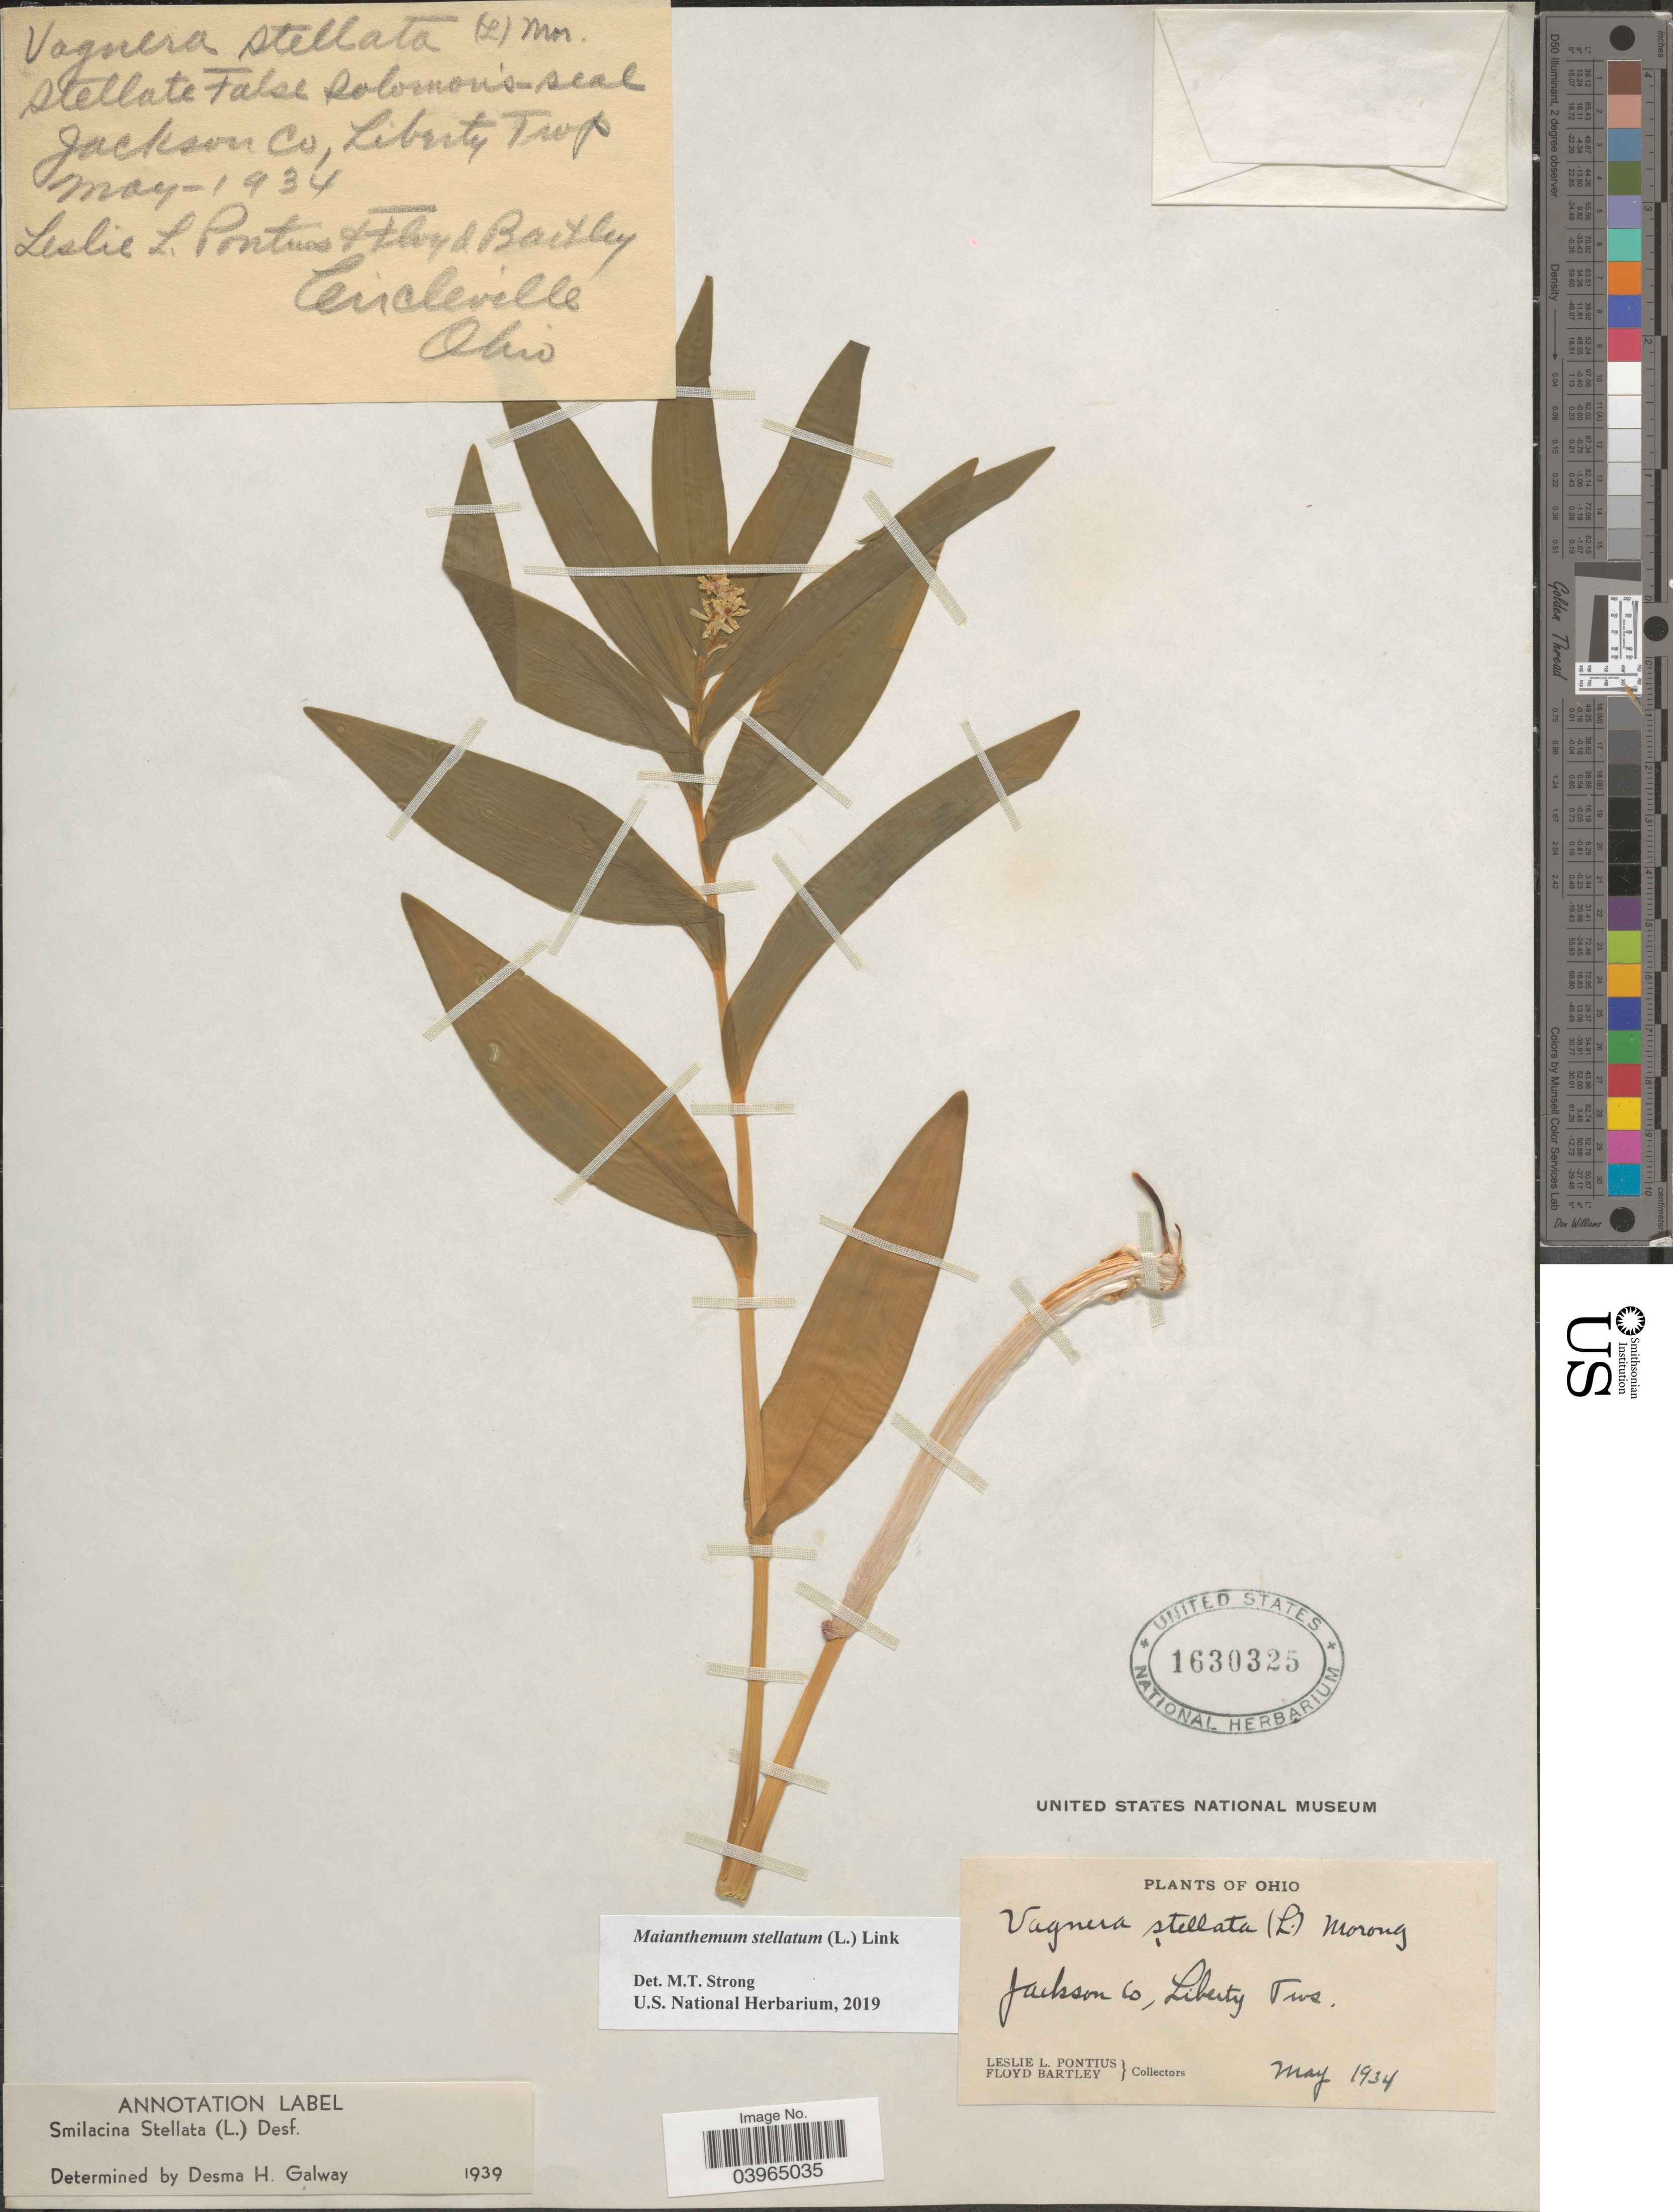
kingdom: Plantae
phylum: Tracheophyta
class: Liliopsida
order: Asparagales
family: Asparagaceae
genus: Maianthemum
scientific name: Maianthemum stellatum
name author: (L.) Link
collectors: L. Pontius & F. Bartley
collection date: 1934-05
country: United States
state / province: Ohio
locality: Jackson Co, Liberty Twp. Circleville.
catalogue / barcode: US 1630325